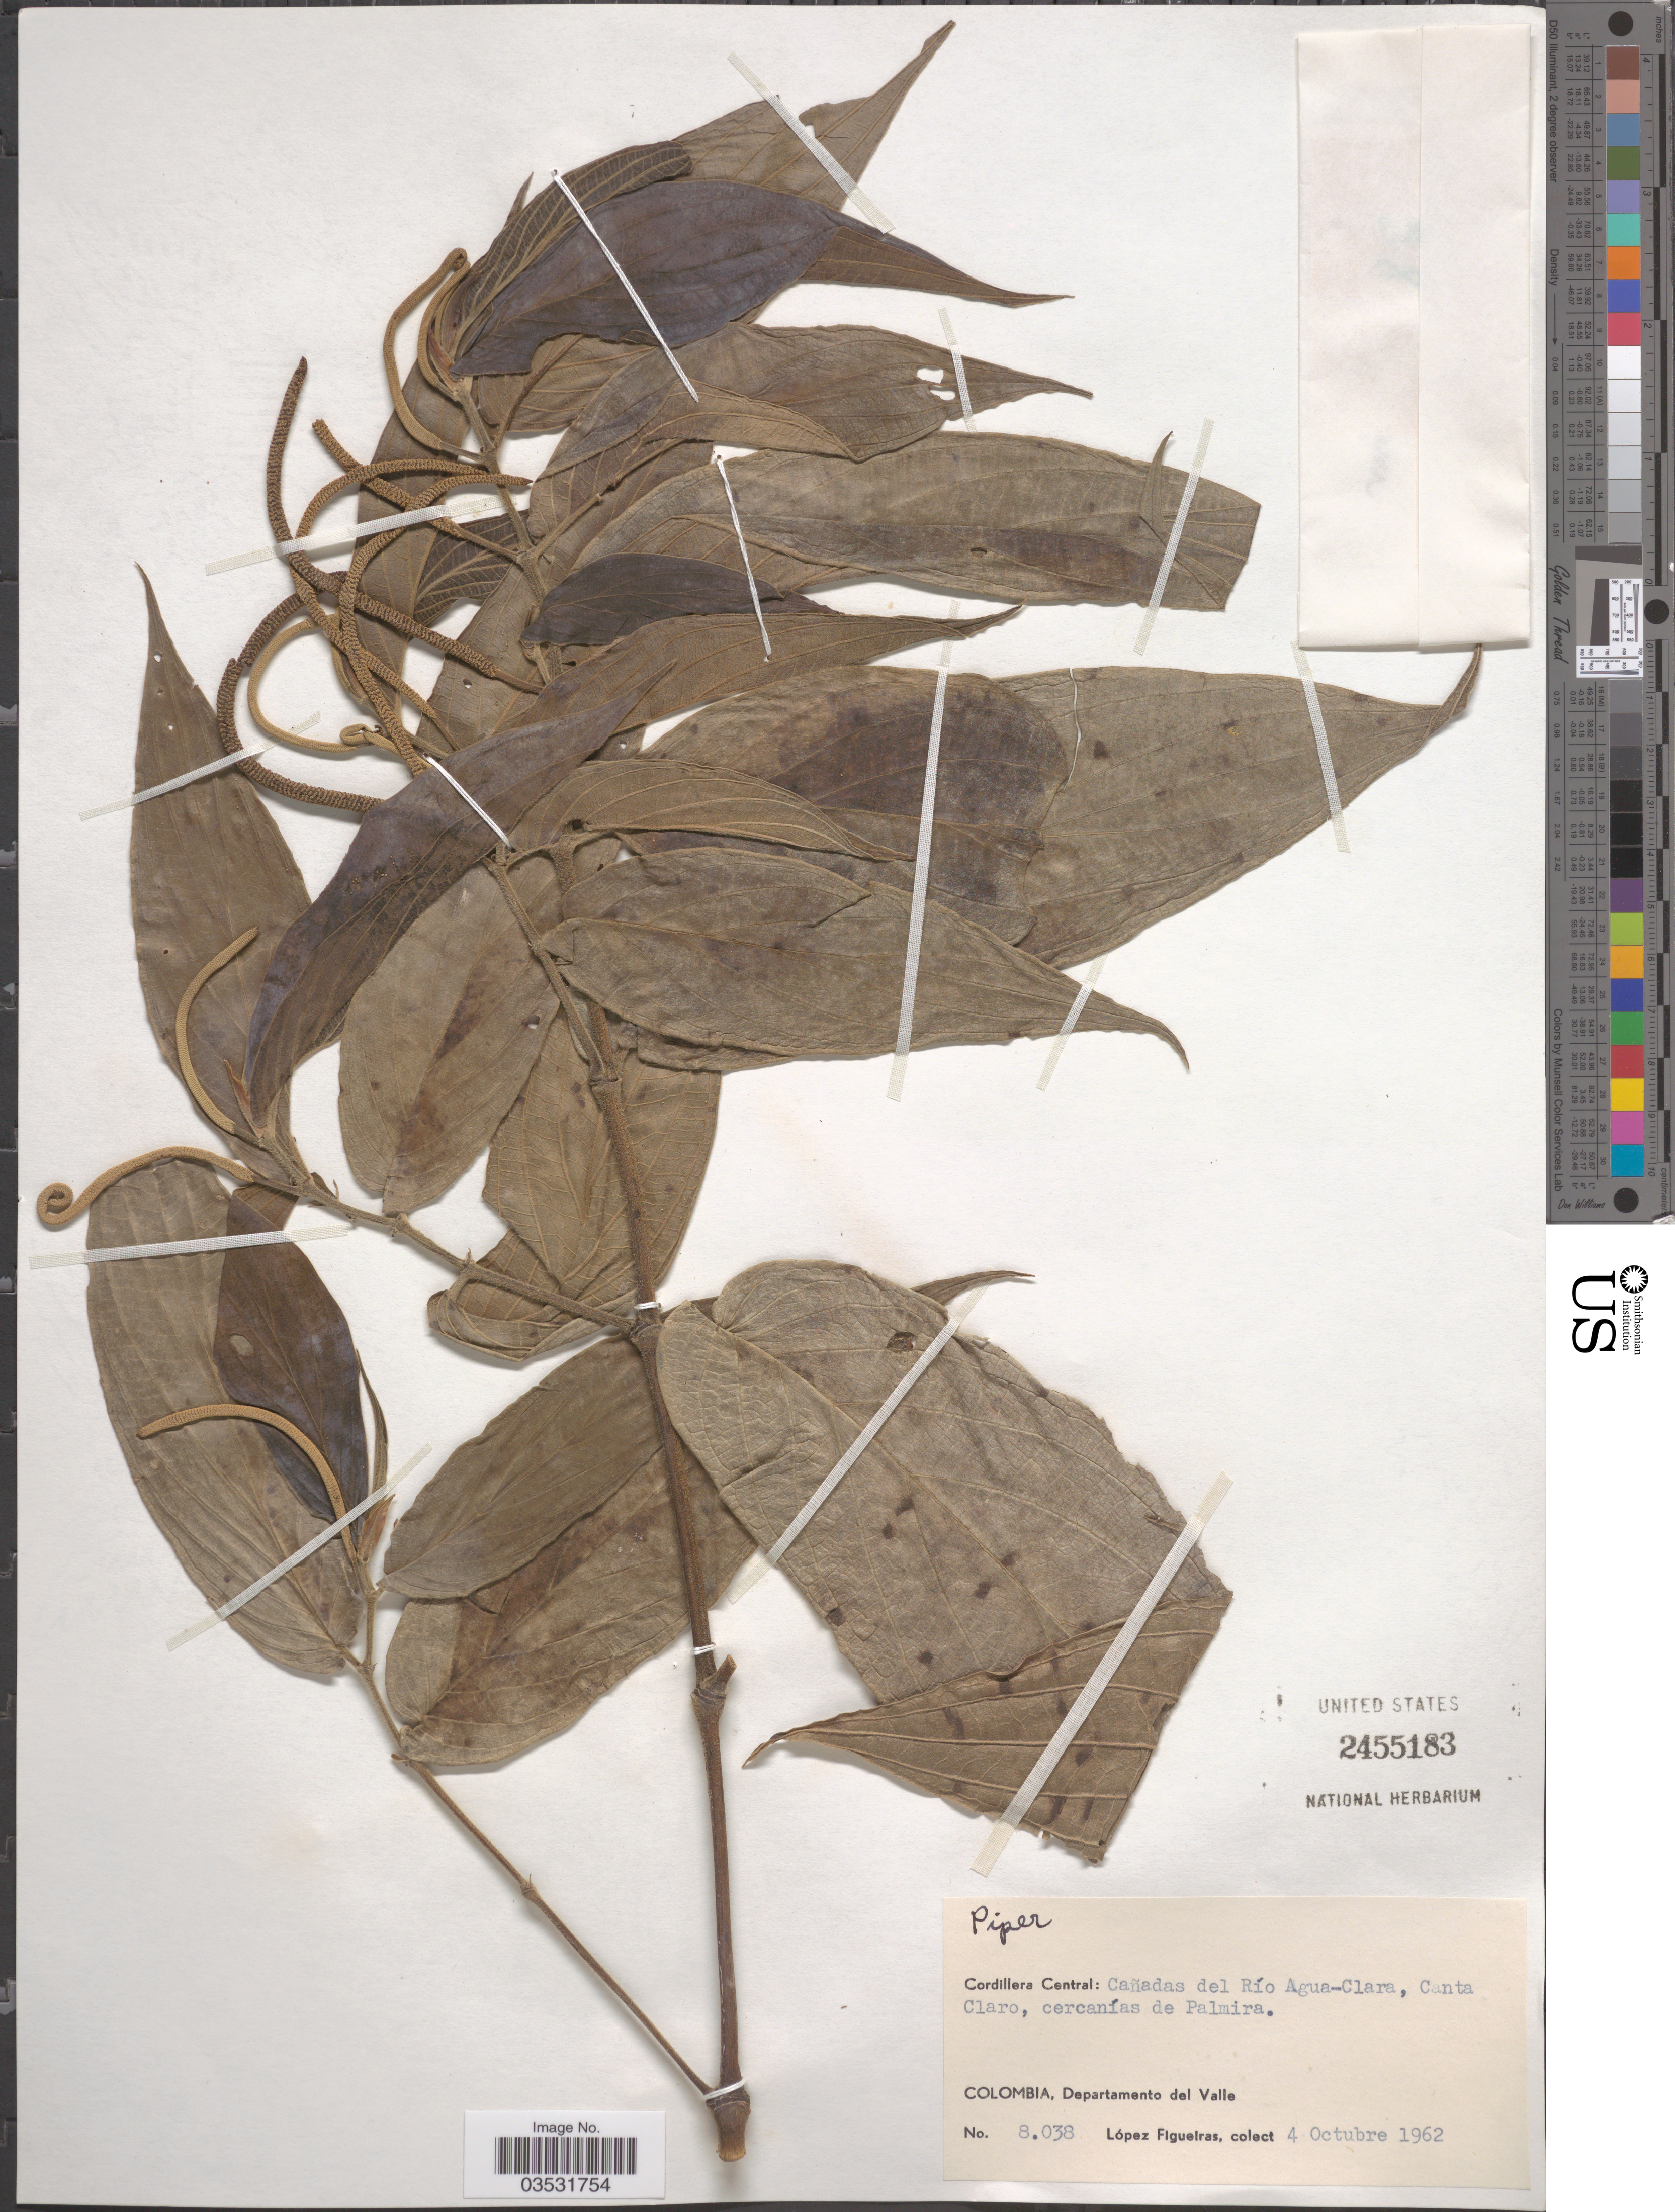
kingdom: Plantae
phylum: Tracheophyta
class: Magnoliopsida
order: Piperales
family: Piperaceae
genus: Piper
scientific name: Piper sp.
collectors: M. López Figueiras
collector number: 8038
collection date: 1962-10-04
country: Colombia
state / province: Valle del Cauca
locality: Cordillera Central: Cañadas del Río Agua-Clara, Canta Claro, cercanías de Palmira. Departamento del Valle.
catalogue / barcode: US 2455183